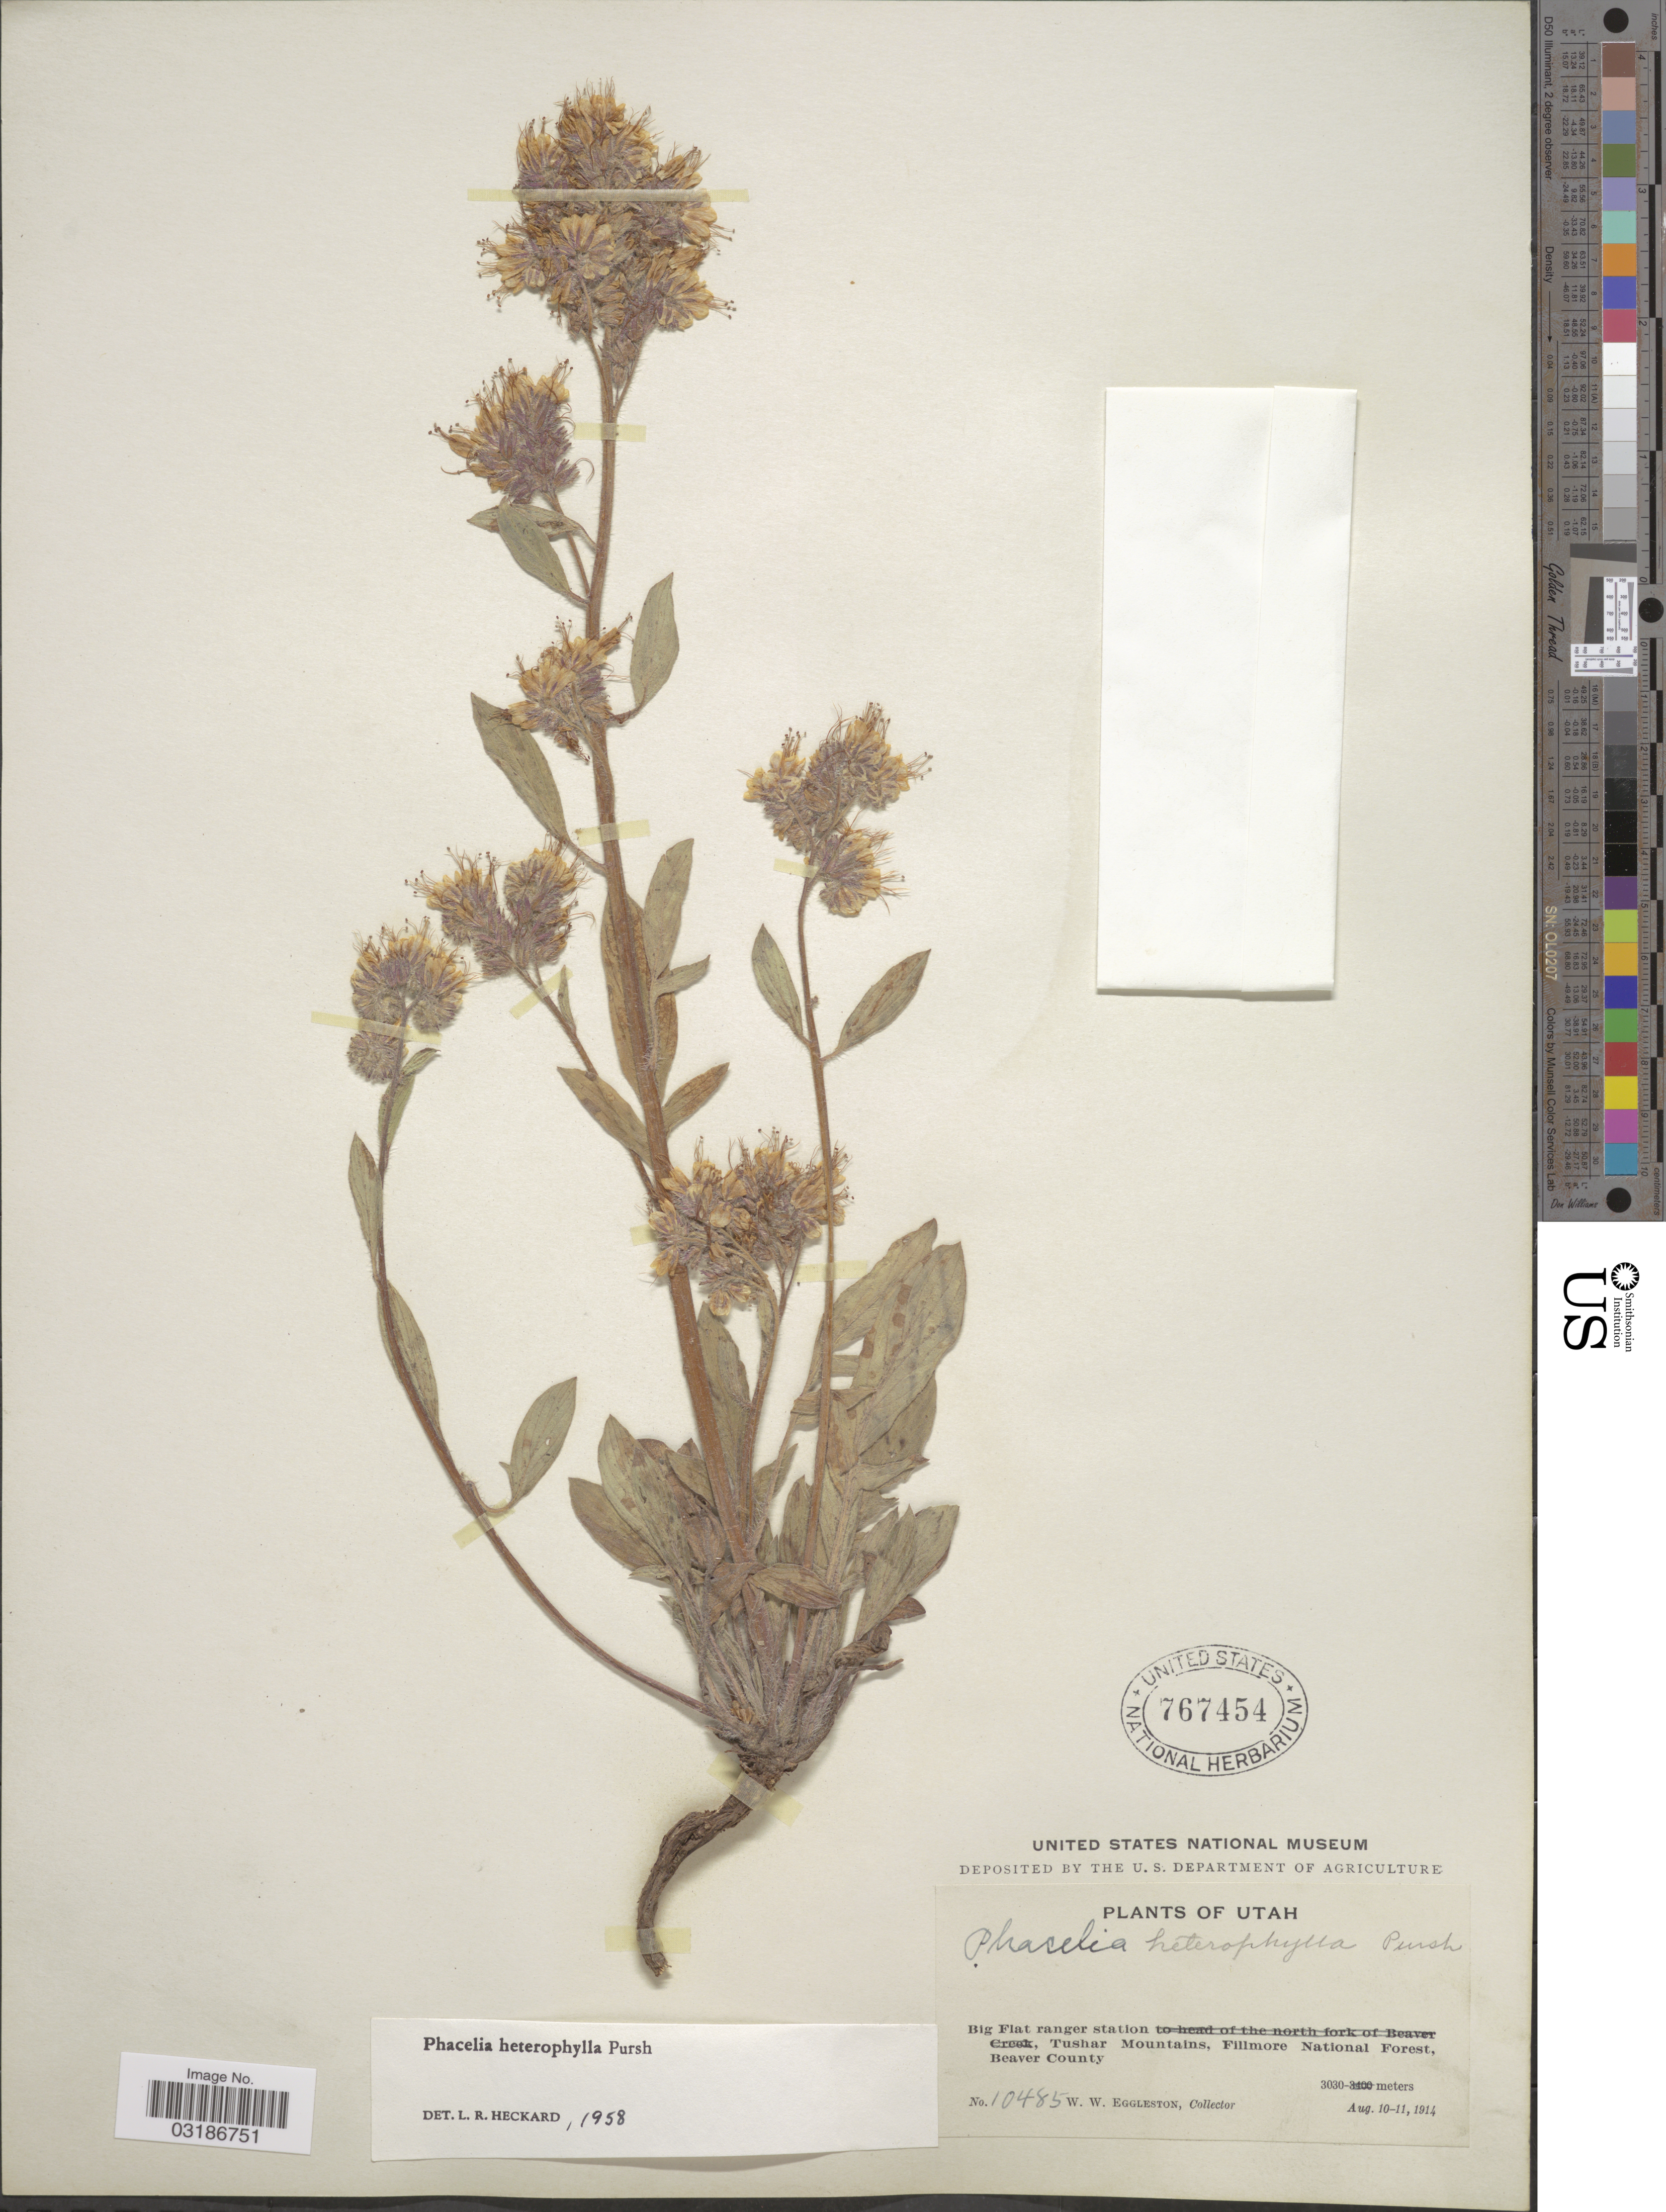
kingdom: Plantae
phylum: Tracheophyta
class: Magnoliopsida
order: Boraginales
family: Hydrophyllaceae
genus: Phacelia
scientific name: Phacelia heterophylla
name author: Pursh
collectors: W. W. Eggleston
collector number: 10485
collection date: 1914-08-10/1914-08-11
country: United States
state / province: Utah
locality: Big Flat ranger station, Tushar Mountains, Fillmore National Forest, Beaver County.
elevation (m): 3030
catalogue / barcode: US 767454